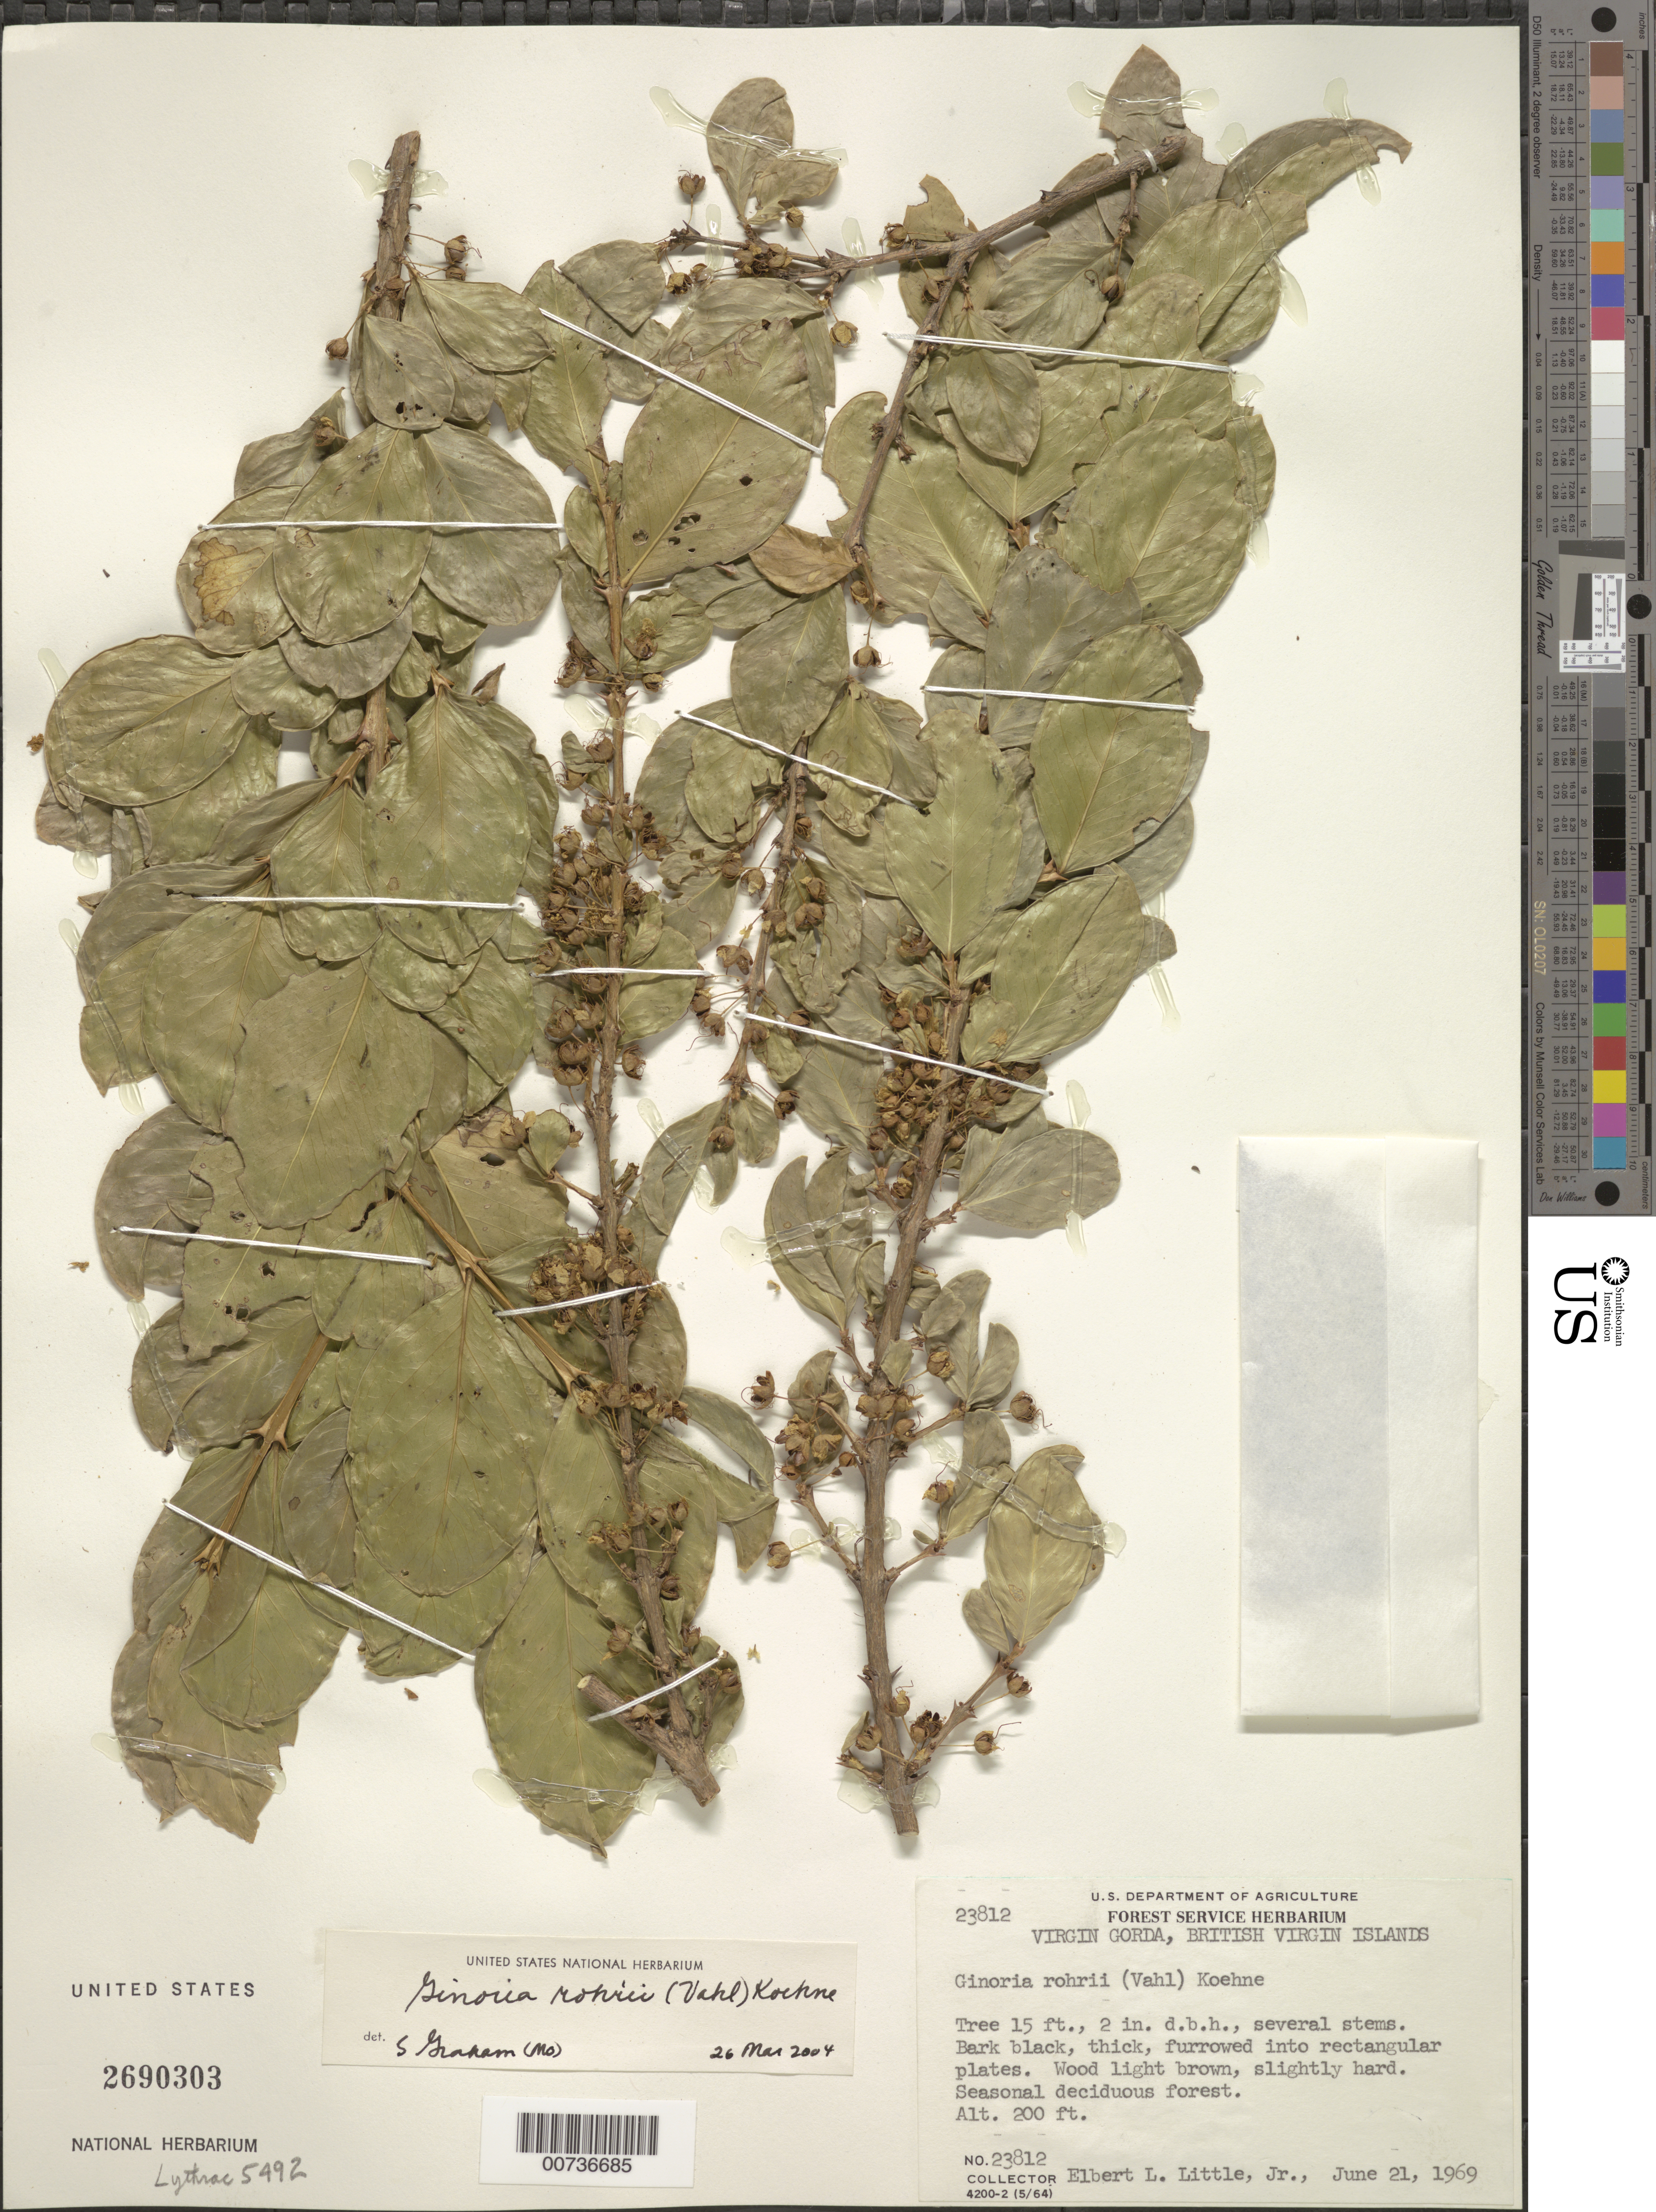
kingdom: Plantae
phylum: Tracheophyta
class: Magnoliopsida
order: Myrtales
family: Lythraceae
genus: Ginoria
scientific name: Ginoria rohrii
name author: (Vahl) Koehne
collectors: E. L. Little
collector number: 23812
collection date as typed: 21 Jun 1969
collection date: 1969-06-21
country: British Virgin Islands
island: Virgin Gorda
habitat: Seasonal deciduous forest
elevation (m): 61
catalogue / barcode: US 2690303